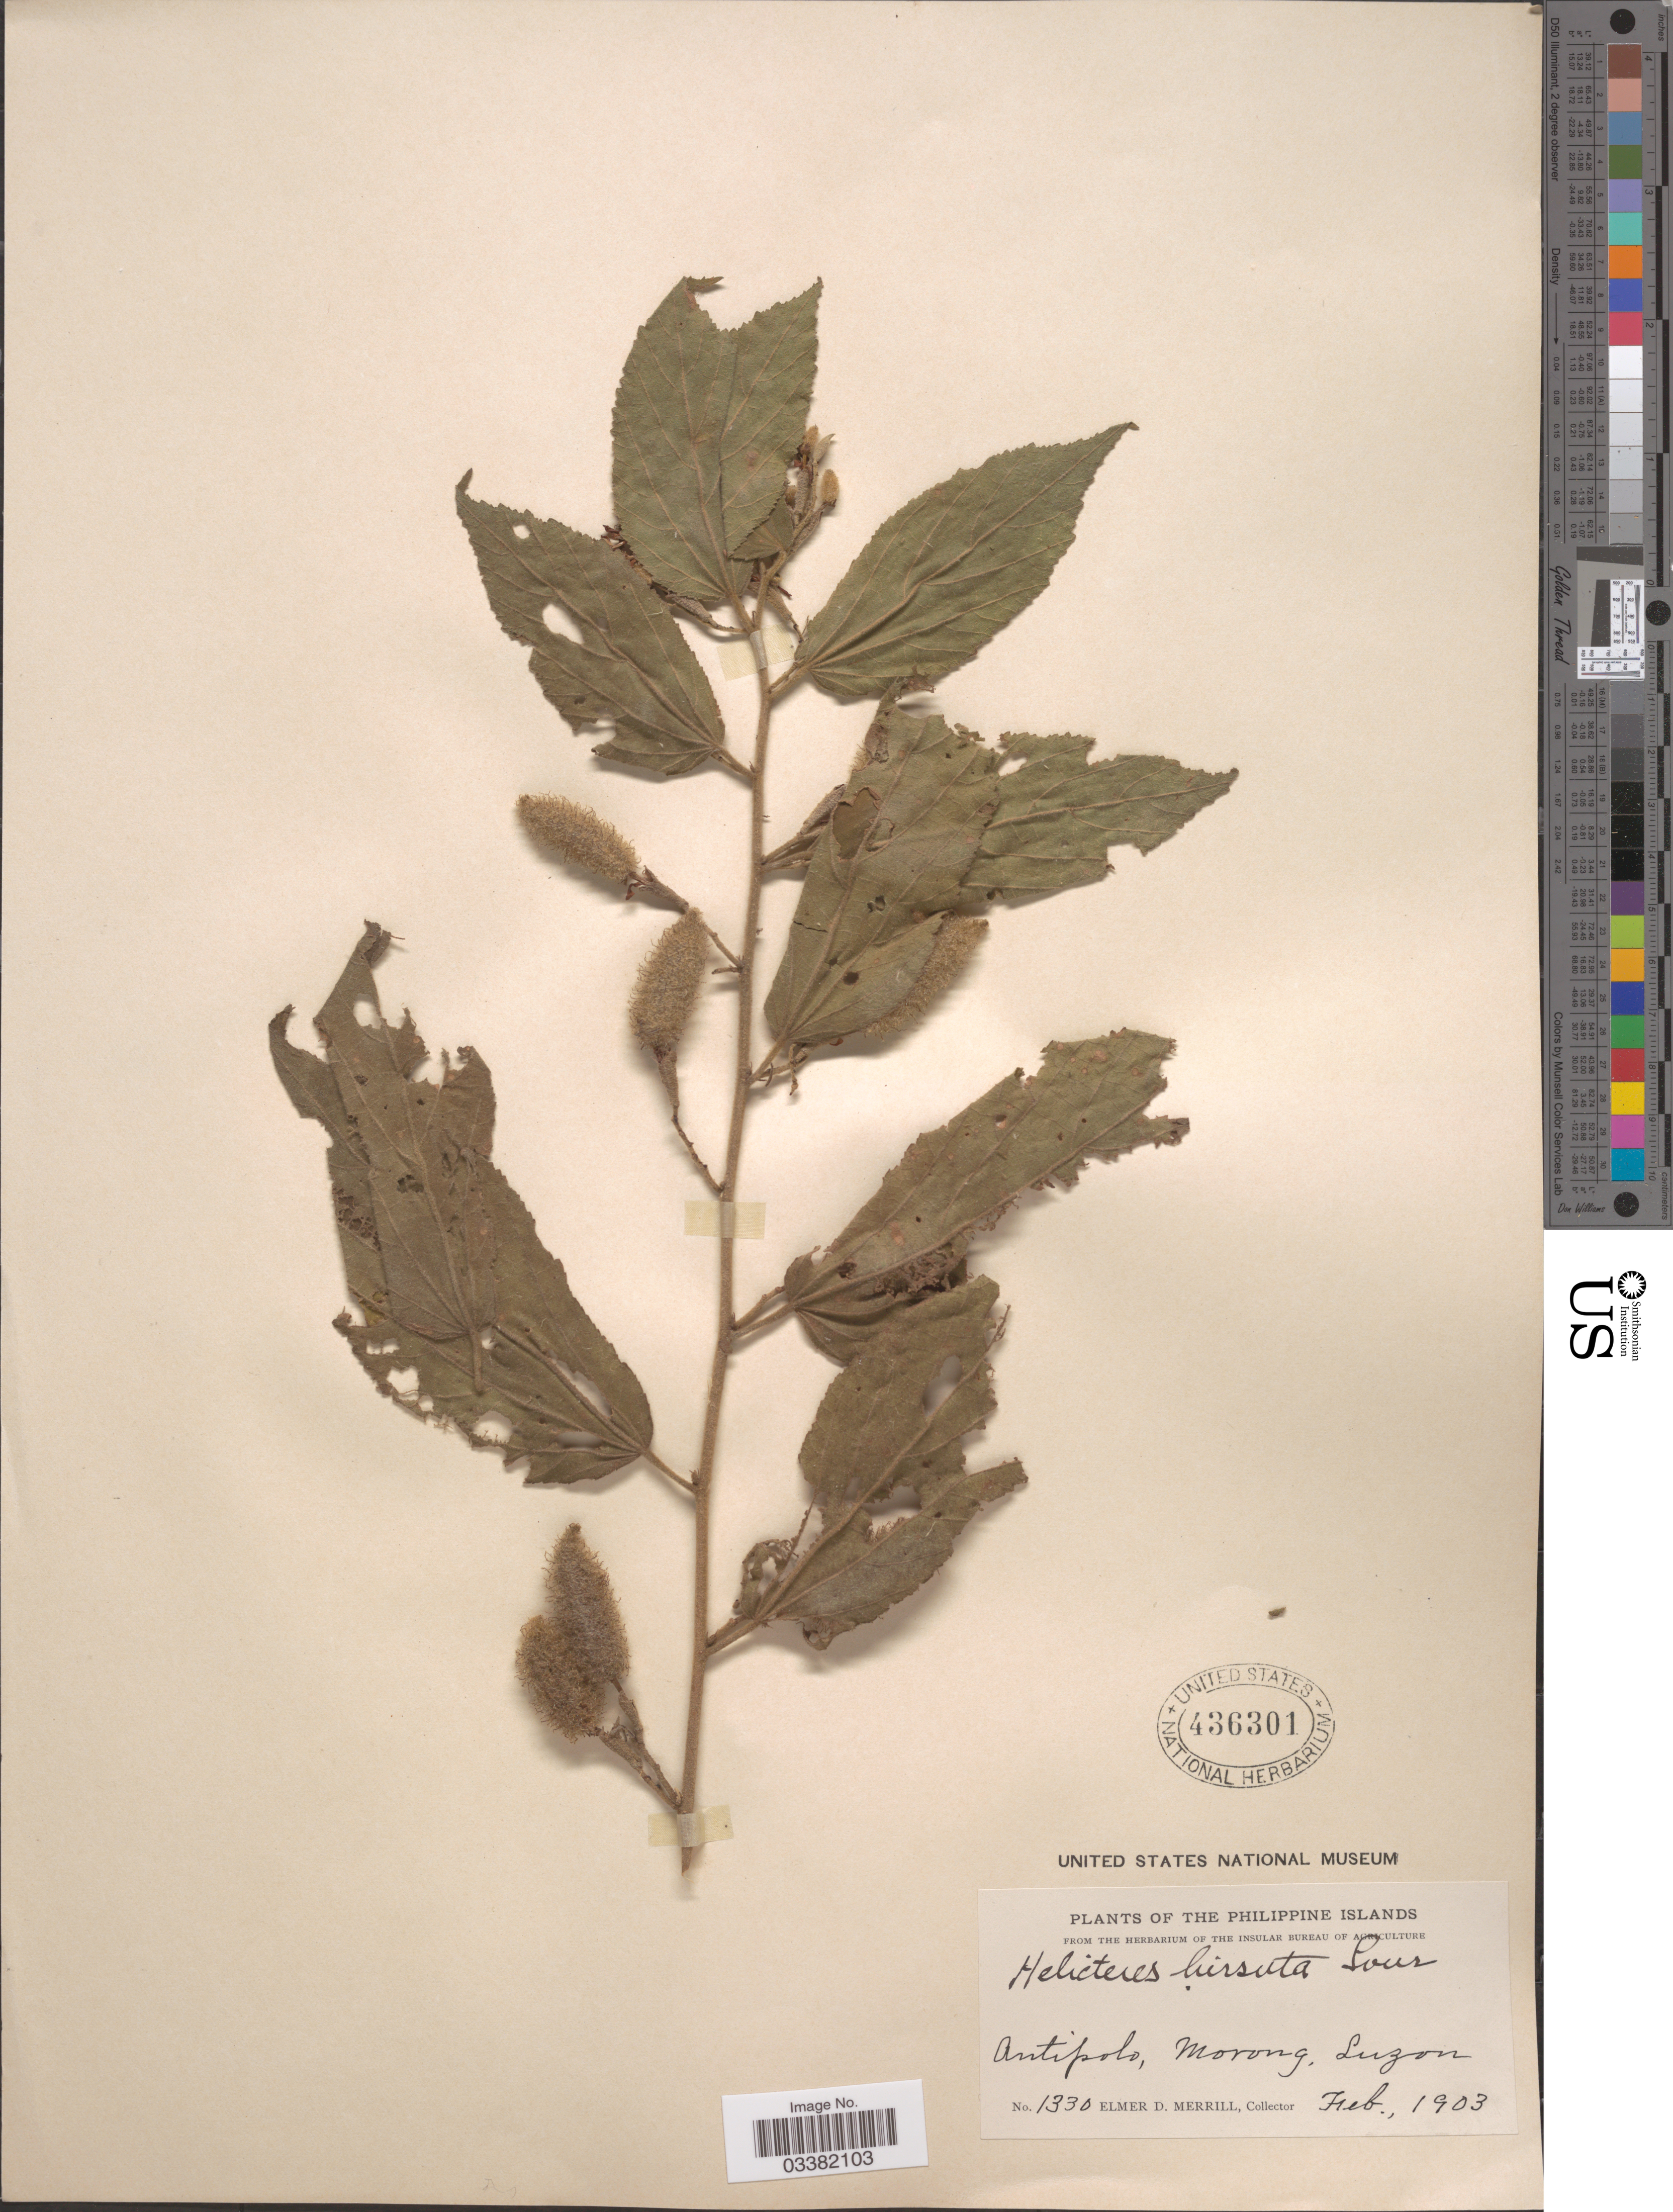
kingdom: Plantae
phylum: Tracheophyta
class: Magnoliopsida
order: Malvales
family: Malvaceae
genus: Helicteres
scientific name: Helicteres hirsuta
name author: Lour.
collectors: E. D. Merrill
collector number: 1330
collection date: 1903-02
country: Philippines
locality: Antipolo, Morong, Luzon.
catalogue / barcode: US 436301